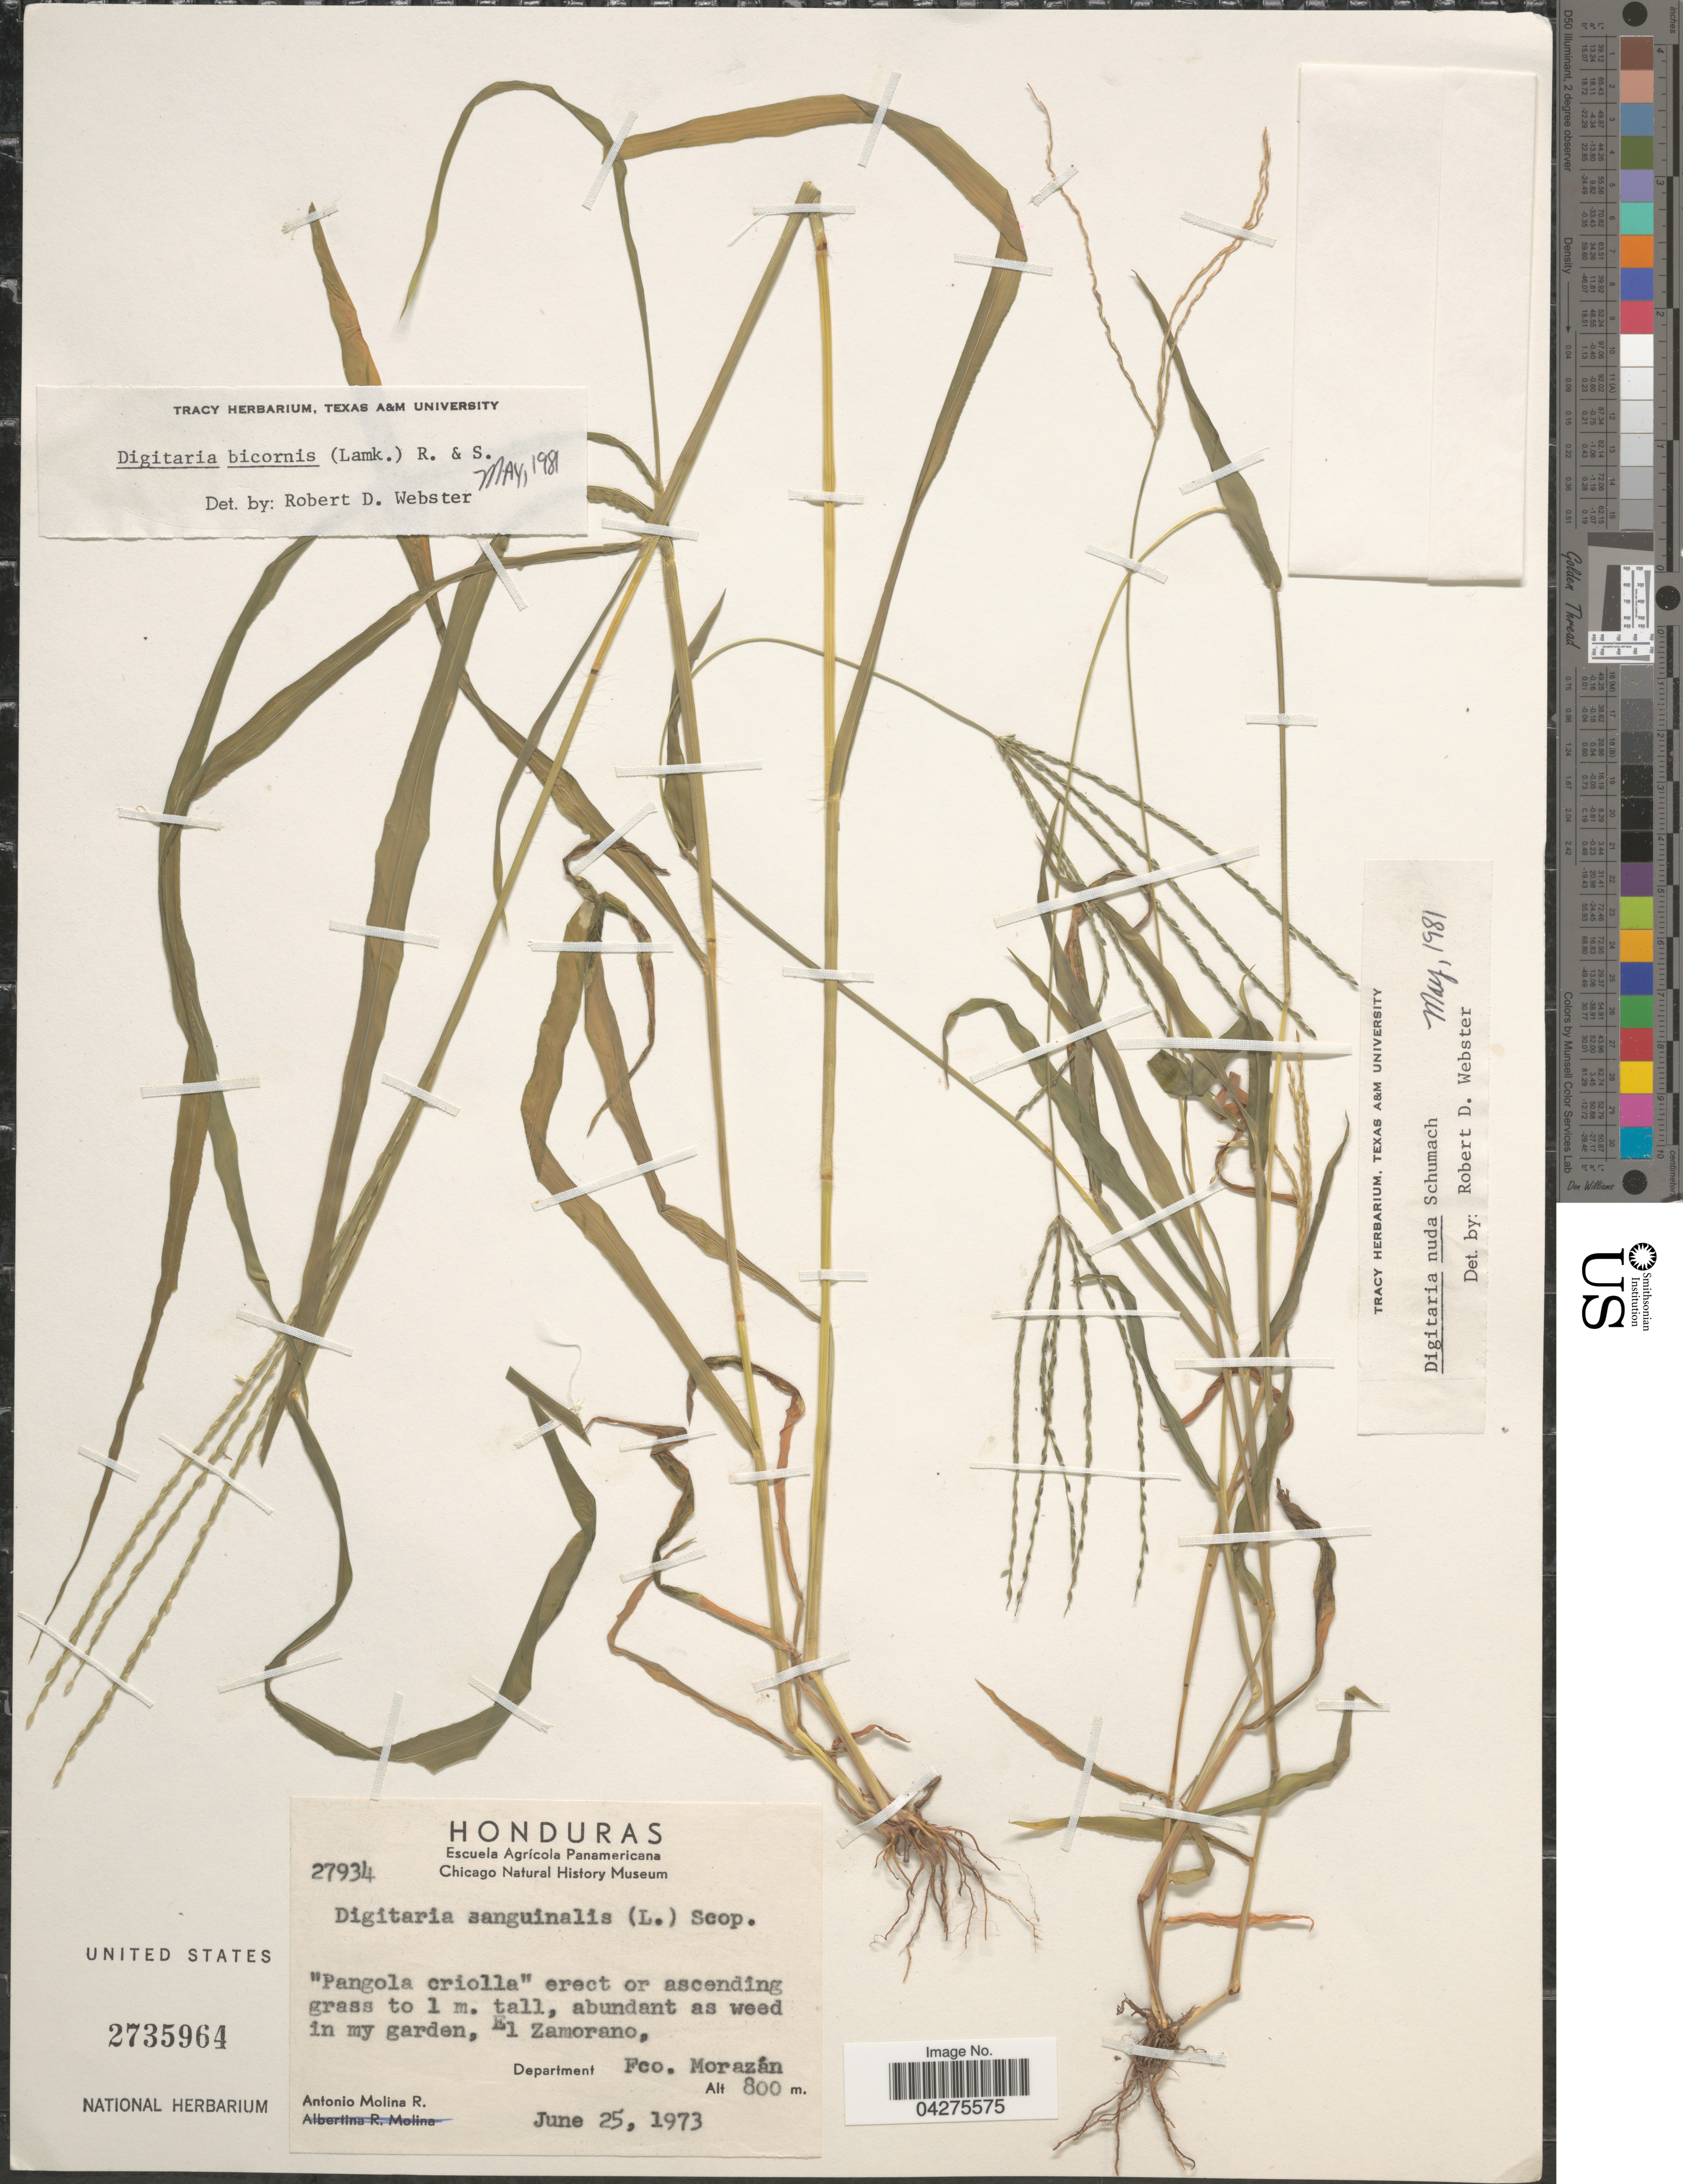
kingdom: Plantae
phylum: Tracheophyta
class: Liliopsida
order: Poales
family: Poaceae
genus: Digitaria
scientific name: Digitaria bicornis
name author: (Lam.) Roem. & Schult.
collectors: A. Molina R.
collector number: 27934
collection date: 1973-06-25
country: Honduras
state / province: Fco. Morazán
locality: El Zamorano, Department Fco. Morazán.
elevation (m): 800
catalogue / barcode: US 2735964